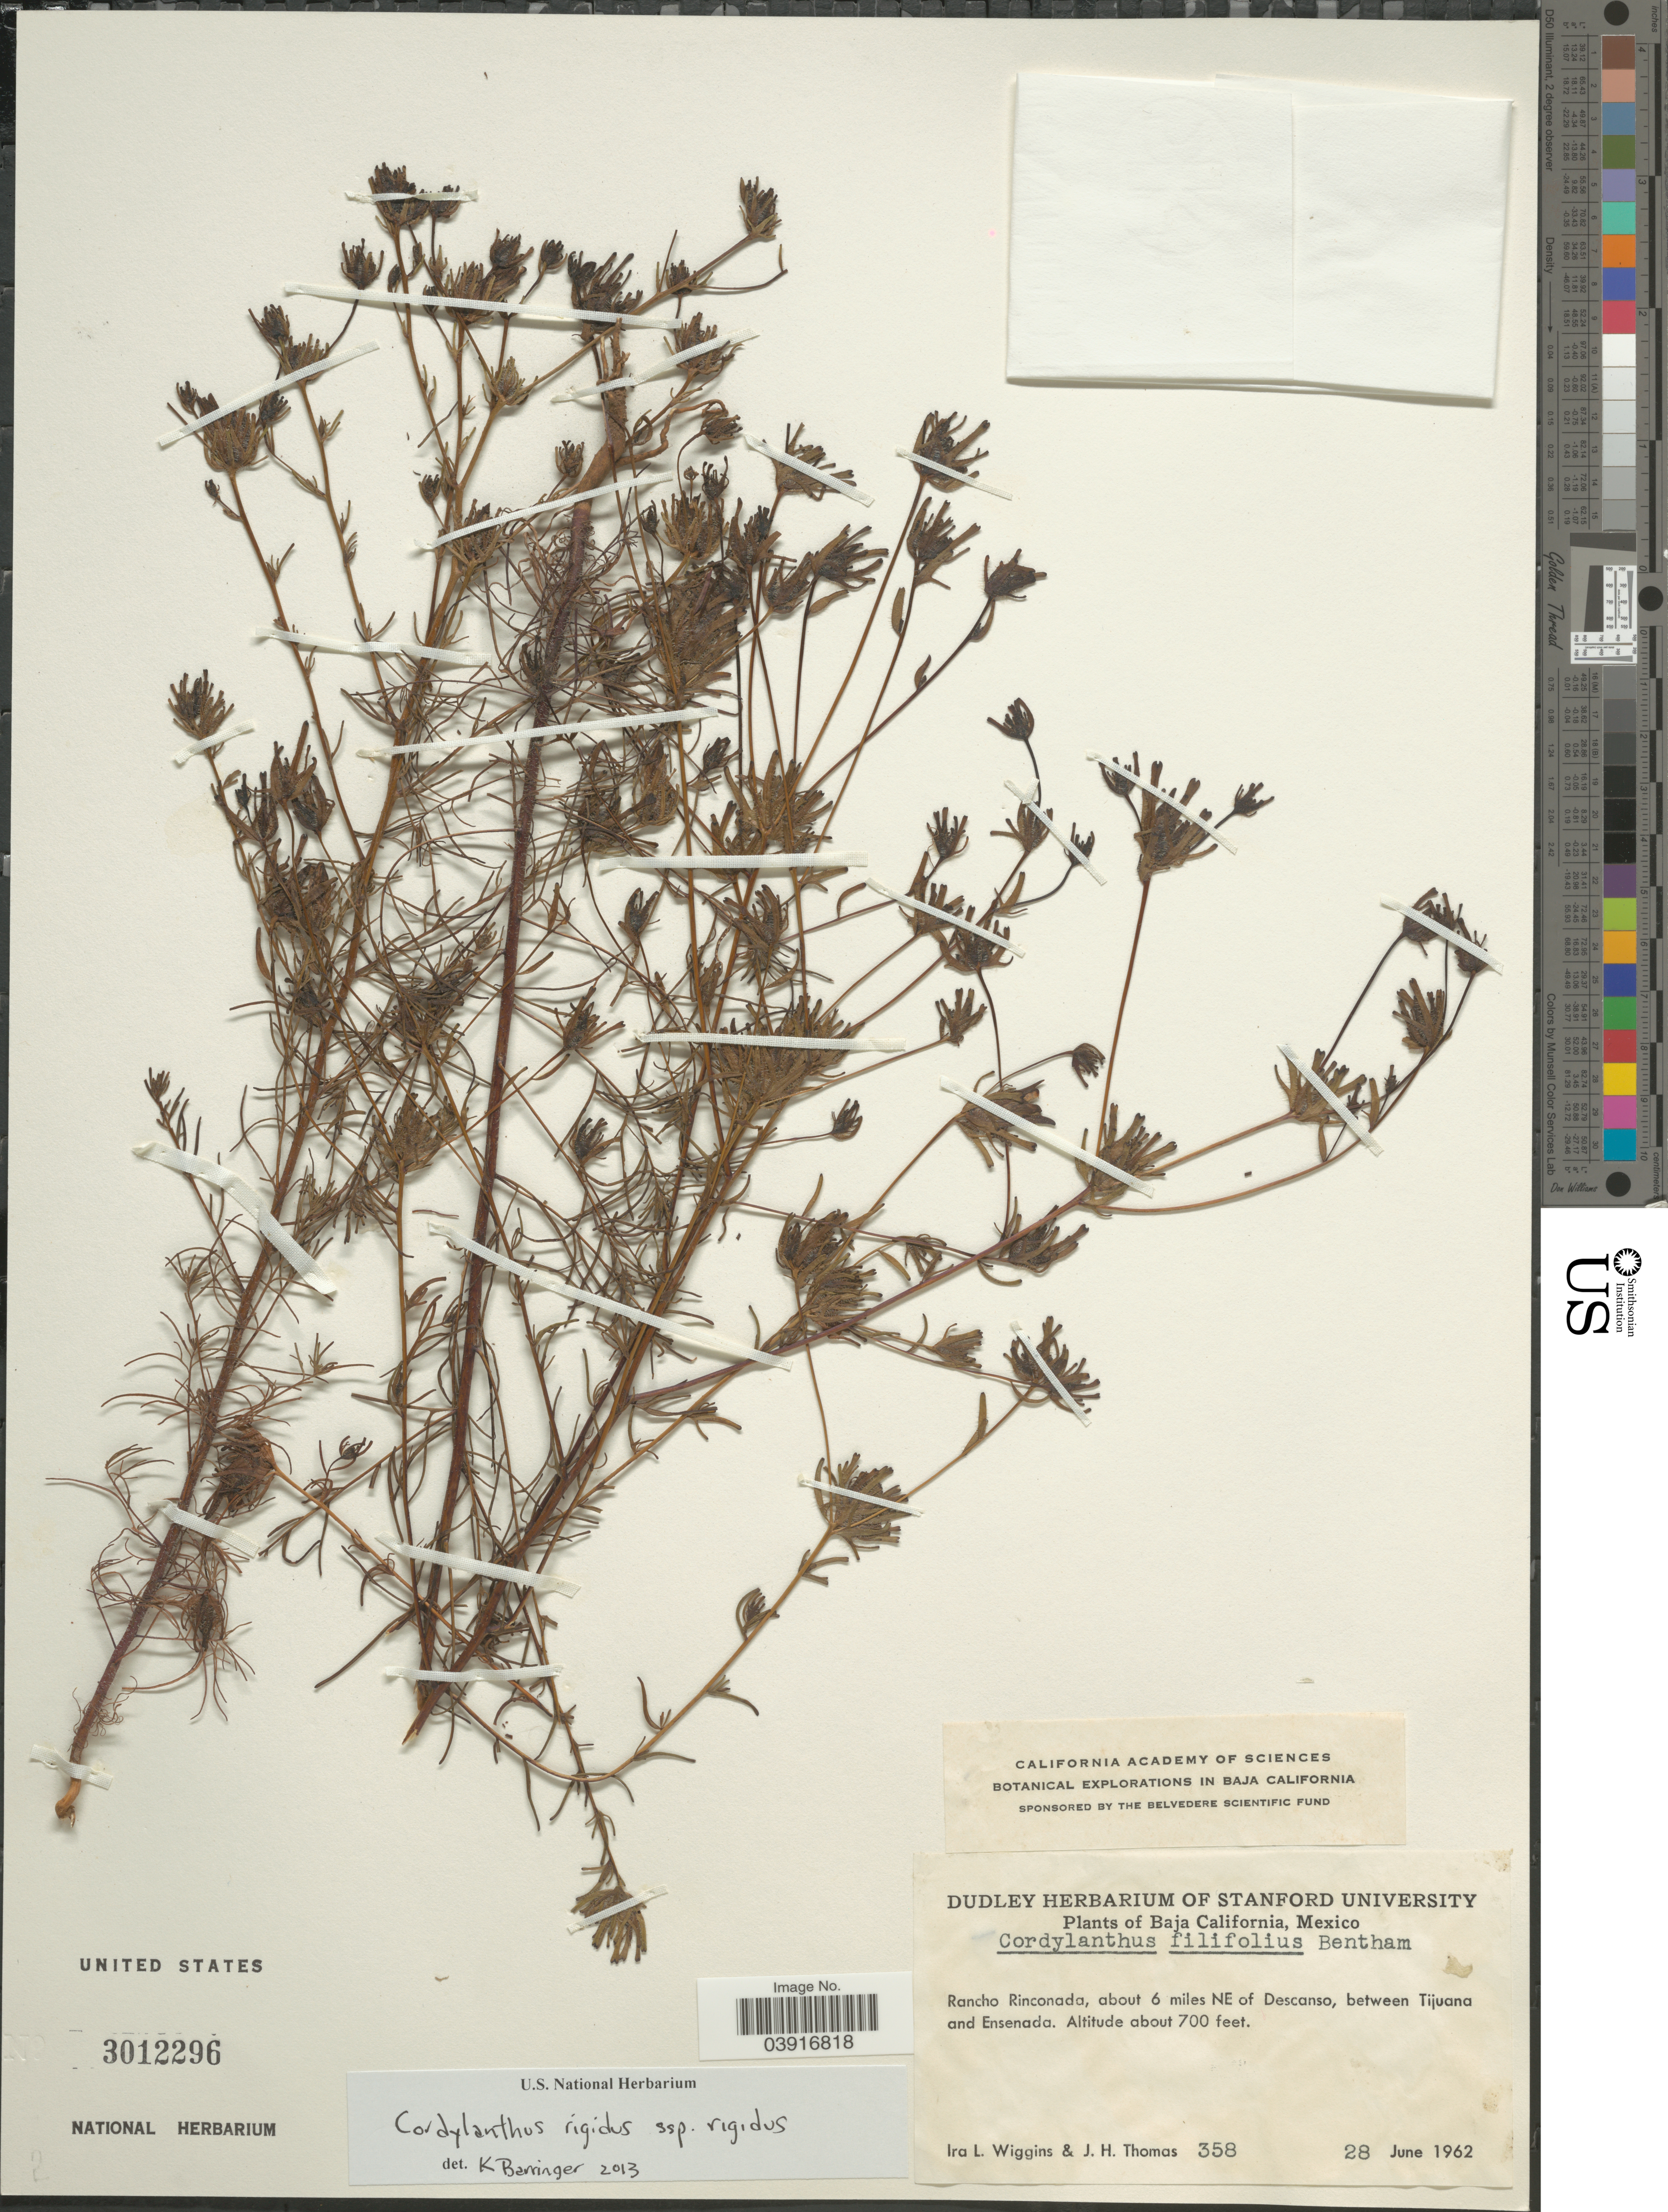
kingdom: Plantae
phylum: Tracheophyta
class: Magnoliopsida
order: Lamiales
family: Orobanchaceae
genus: Cordylanthus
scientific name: Cordylanthus rigidus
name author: (Benth.) Jeps.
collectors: I. L. Wiggins & J. H. Thomas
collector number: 358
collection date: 1962-06-28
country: Mexico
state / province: Baja California Norte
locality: Rancho Rinconada, about 6 miles NE of Descanso, between Tijuana and Ensenada.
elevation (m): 213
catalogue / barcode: US 3012296